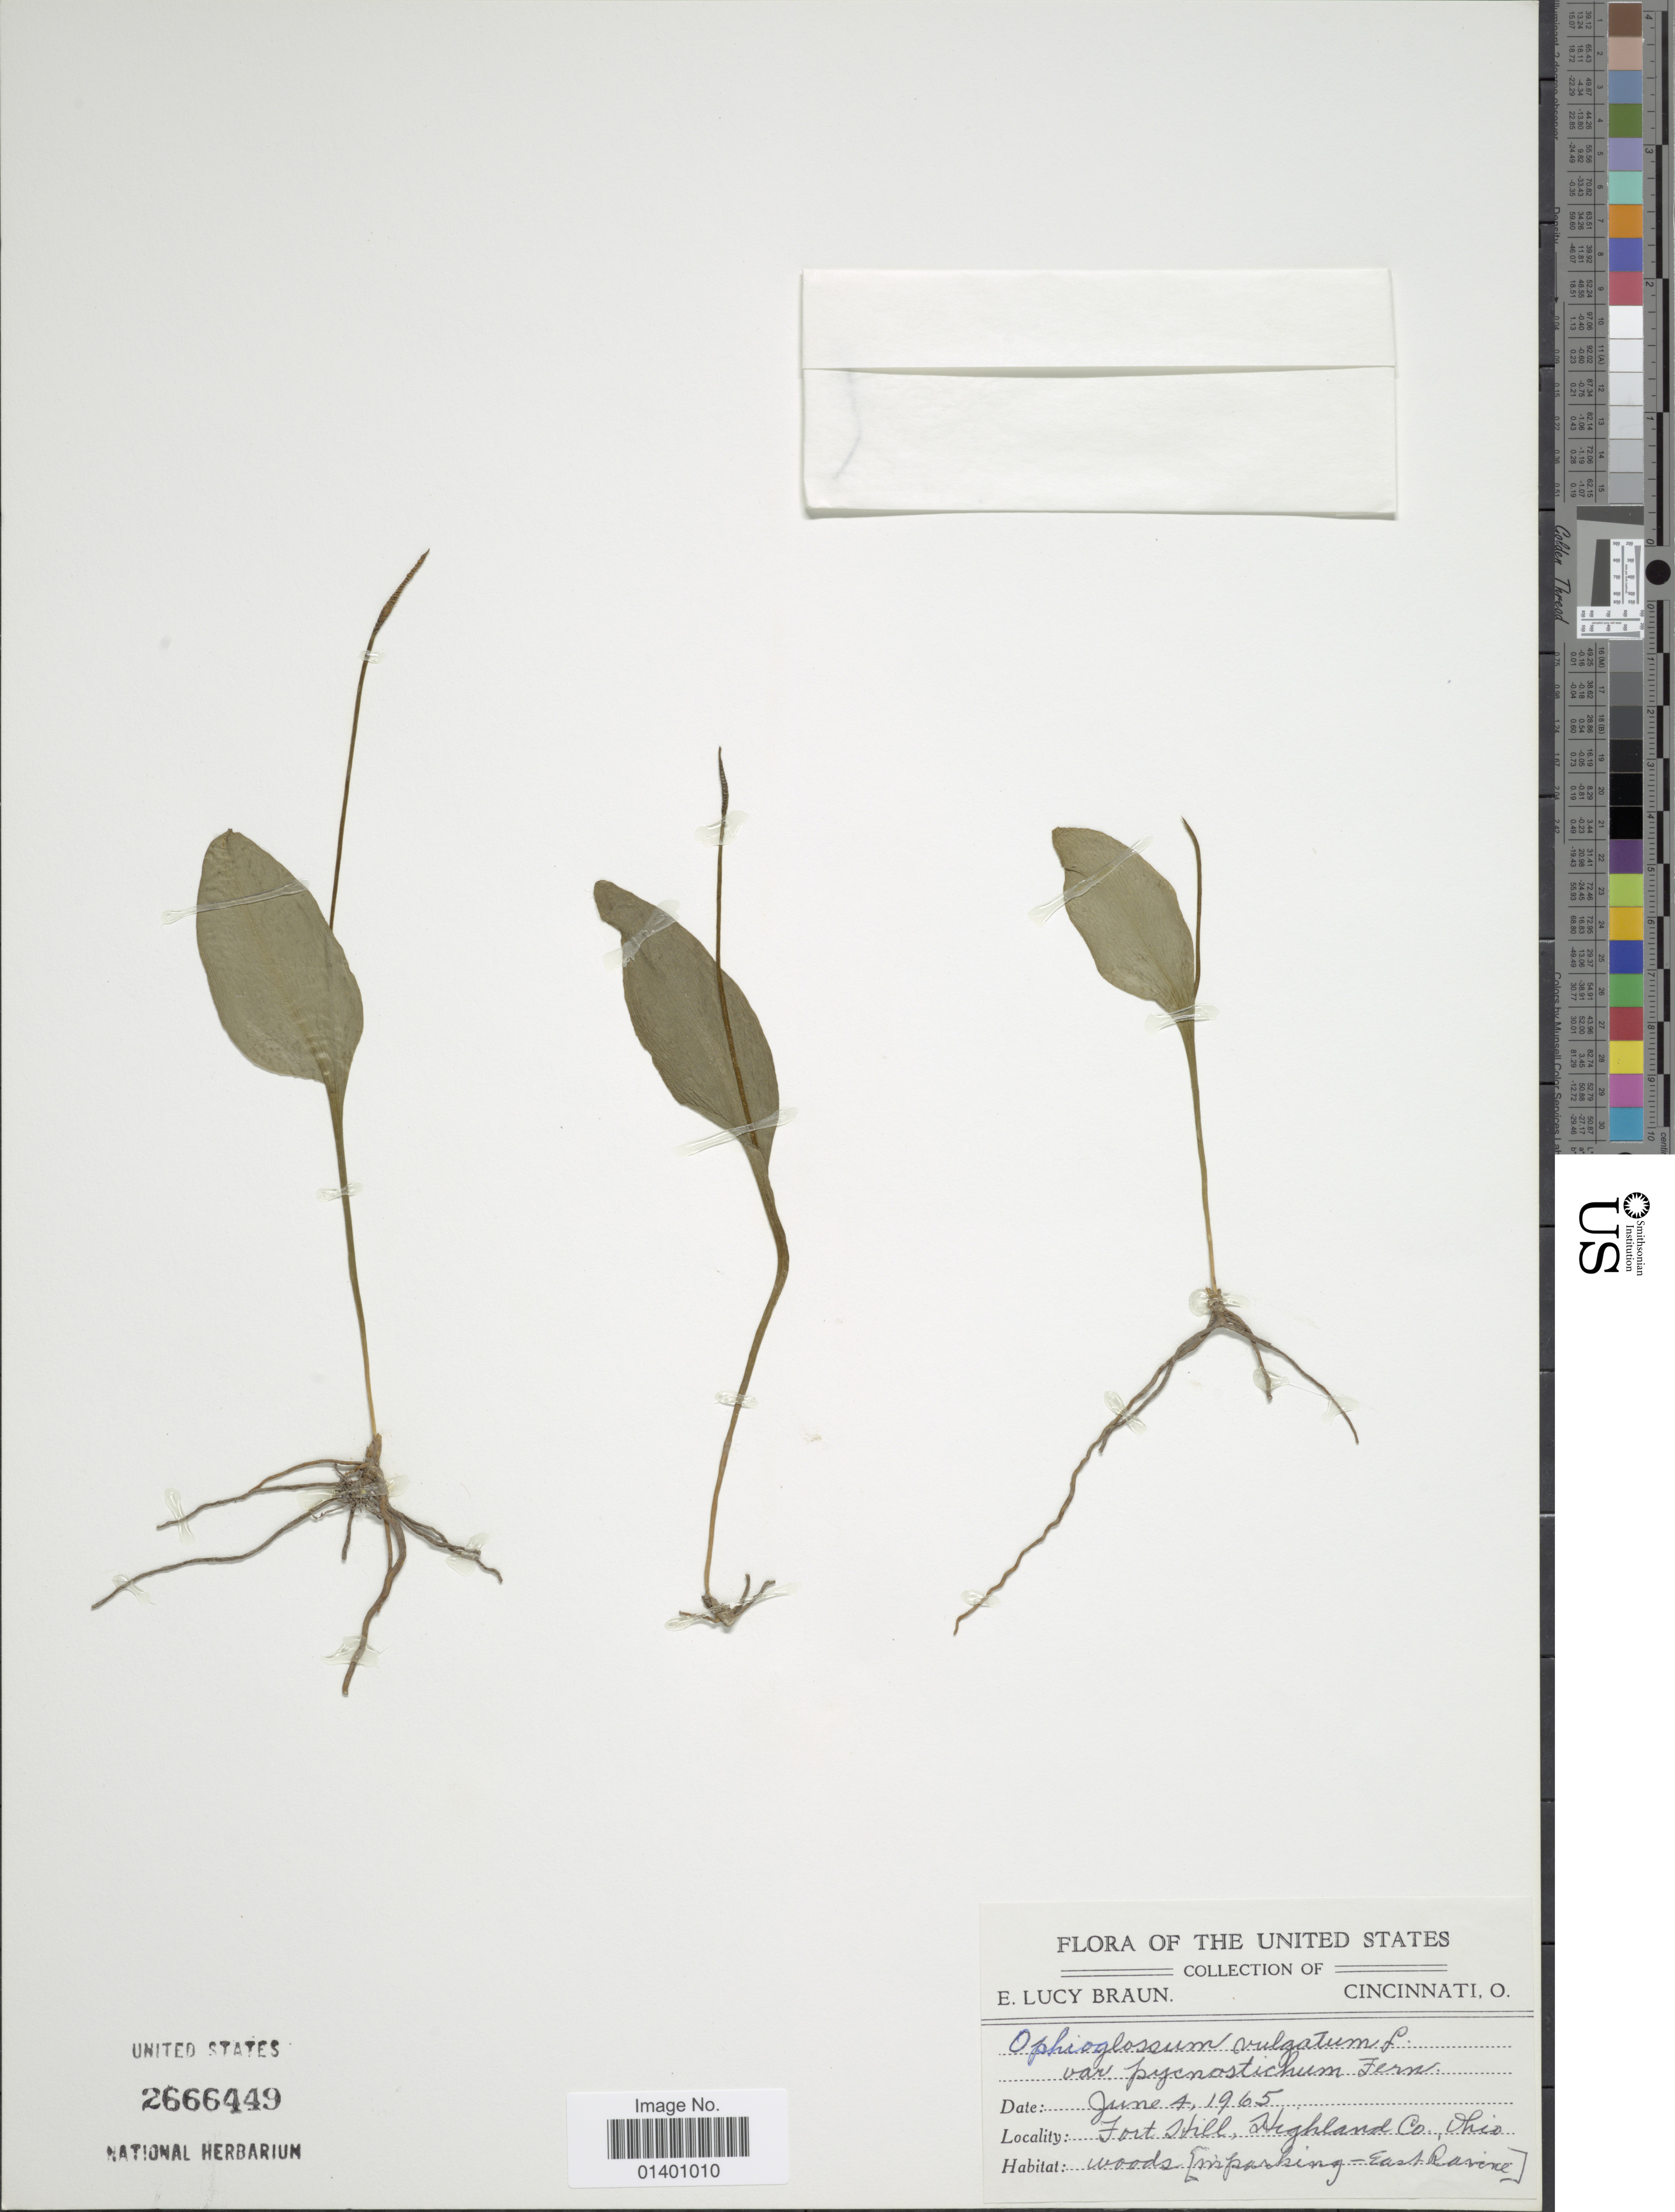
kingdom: Plantae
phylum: Tracheophyta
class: Polypodiopsida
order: Ophioglossales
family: Ophioglossaceae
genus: Ophioglossum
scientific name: Ophioglossum vulgatum var. pycnostichum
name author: Fernald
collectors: E. L. Braun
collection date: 1965-06-04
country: United States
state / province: Ohio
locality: Fort Hill, Highland Co.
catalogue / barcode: US 2666449